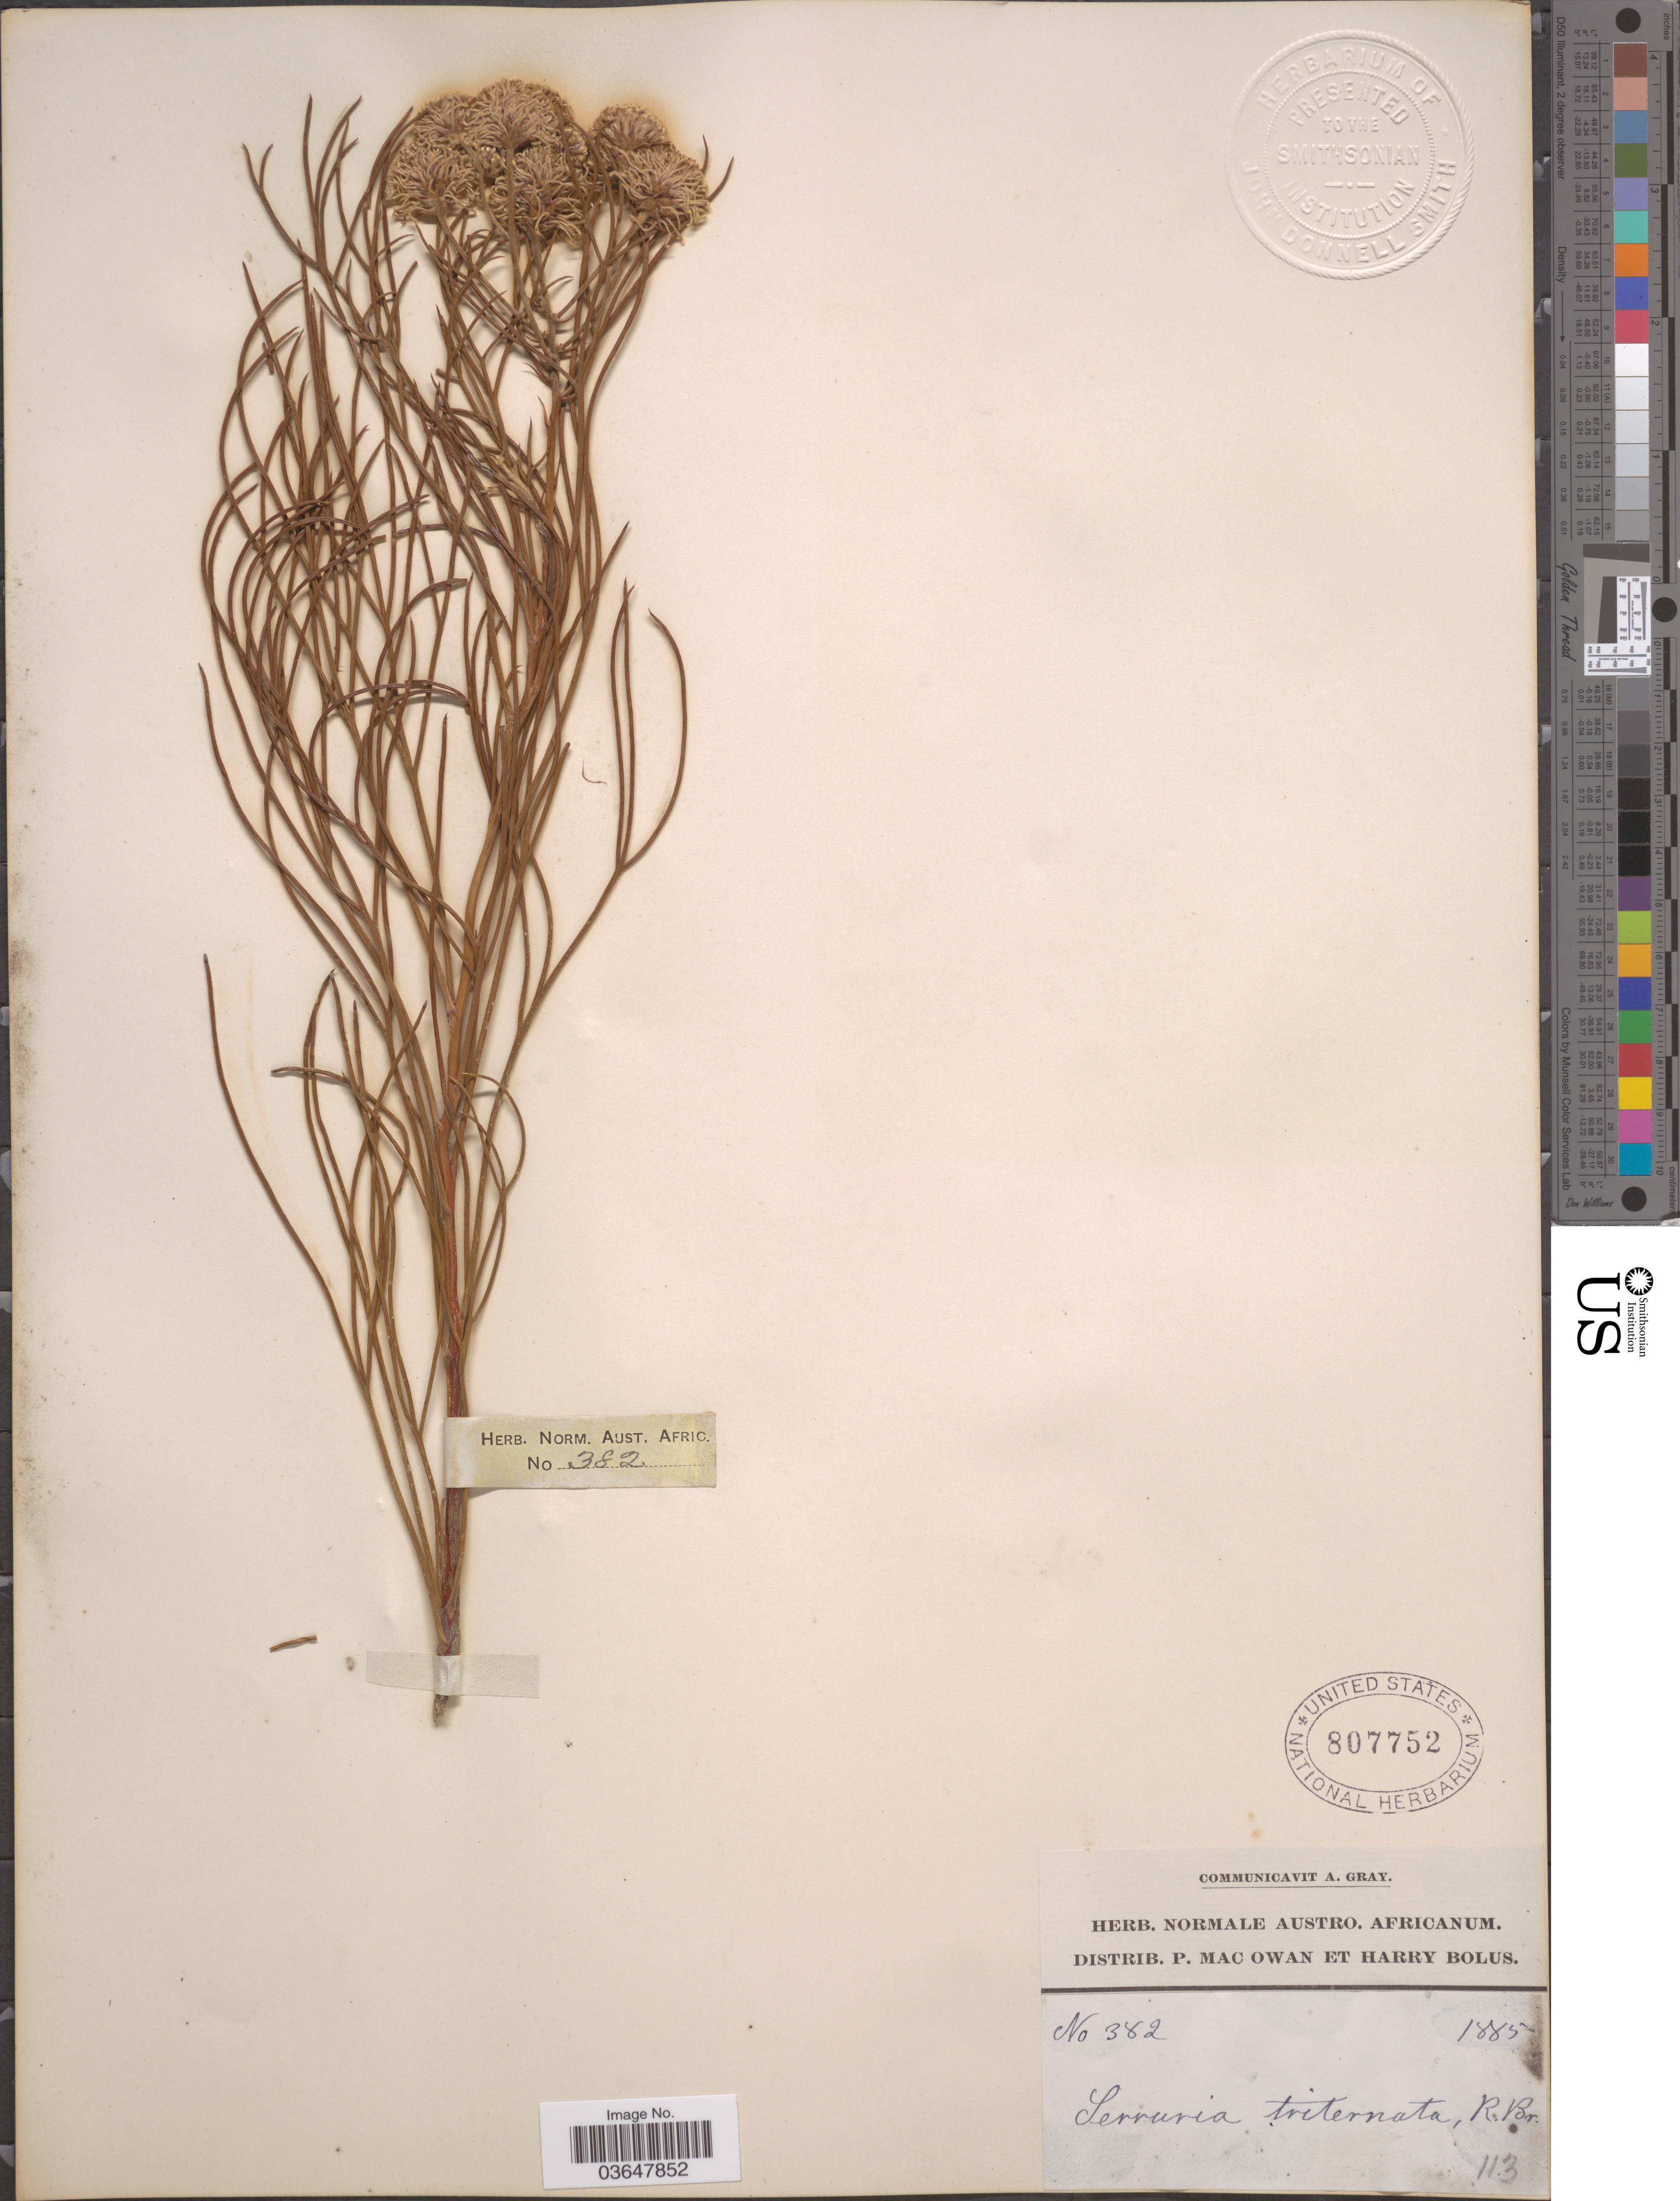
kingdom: Plantae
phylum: Tracheophyta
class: Magnoliopsida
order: Proteales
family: Proteaceae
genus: Serruria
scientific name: Serruria triternata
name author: R. Br.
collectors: P. MacOwan & H. Bolus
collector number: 384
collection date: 1885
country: South Africa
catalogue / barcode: US 807752